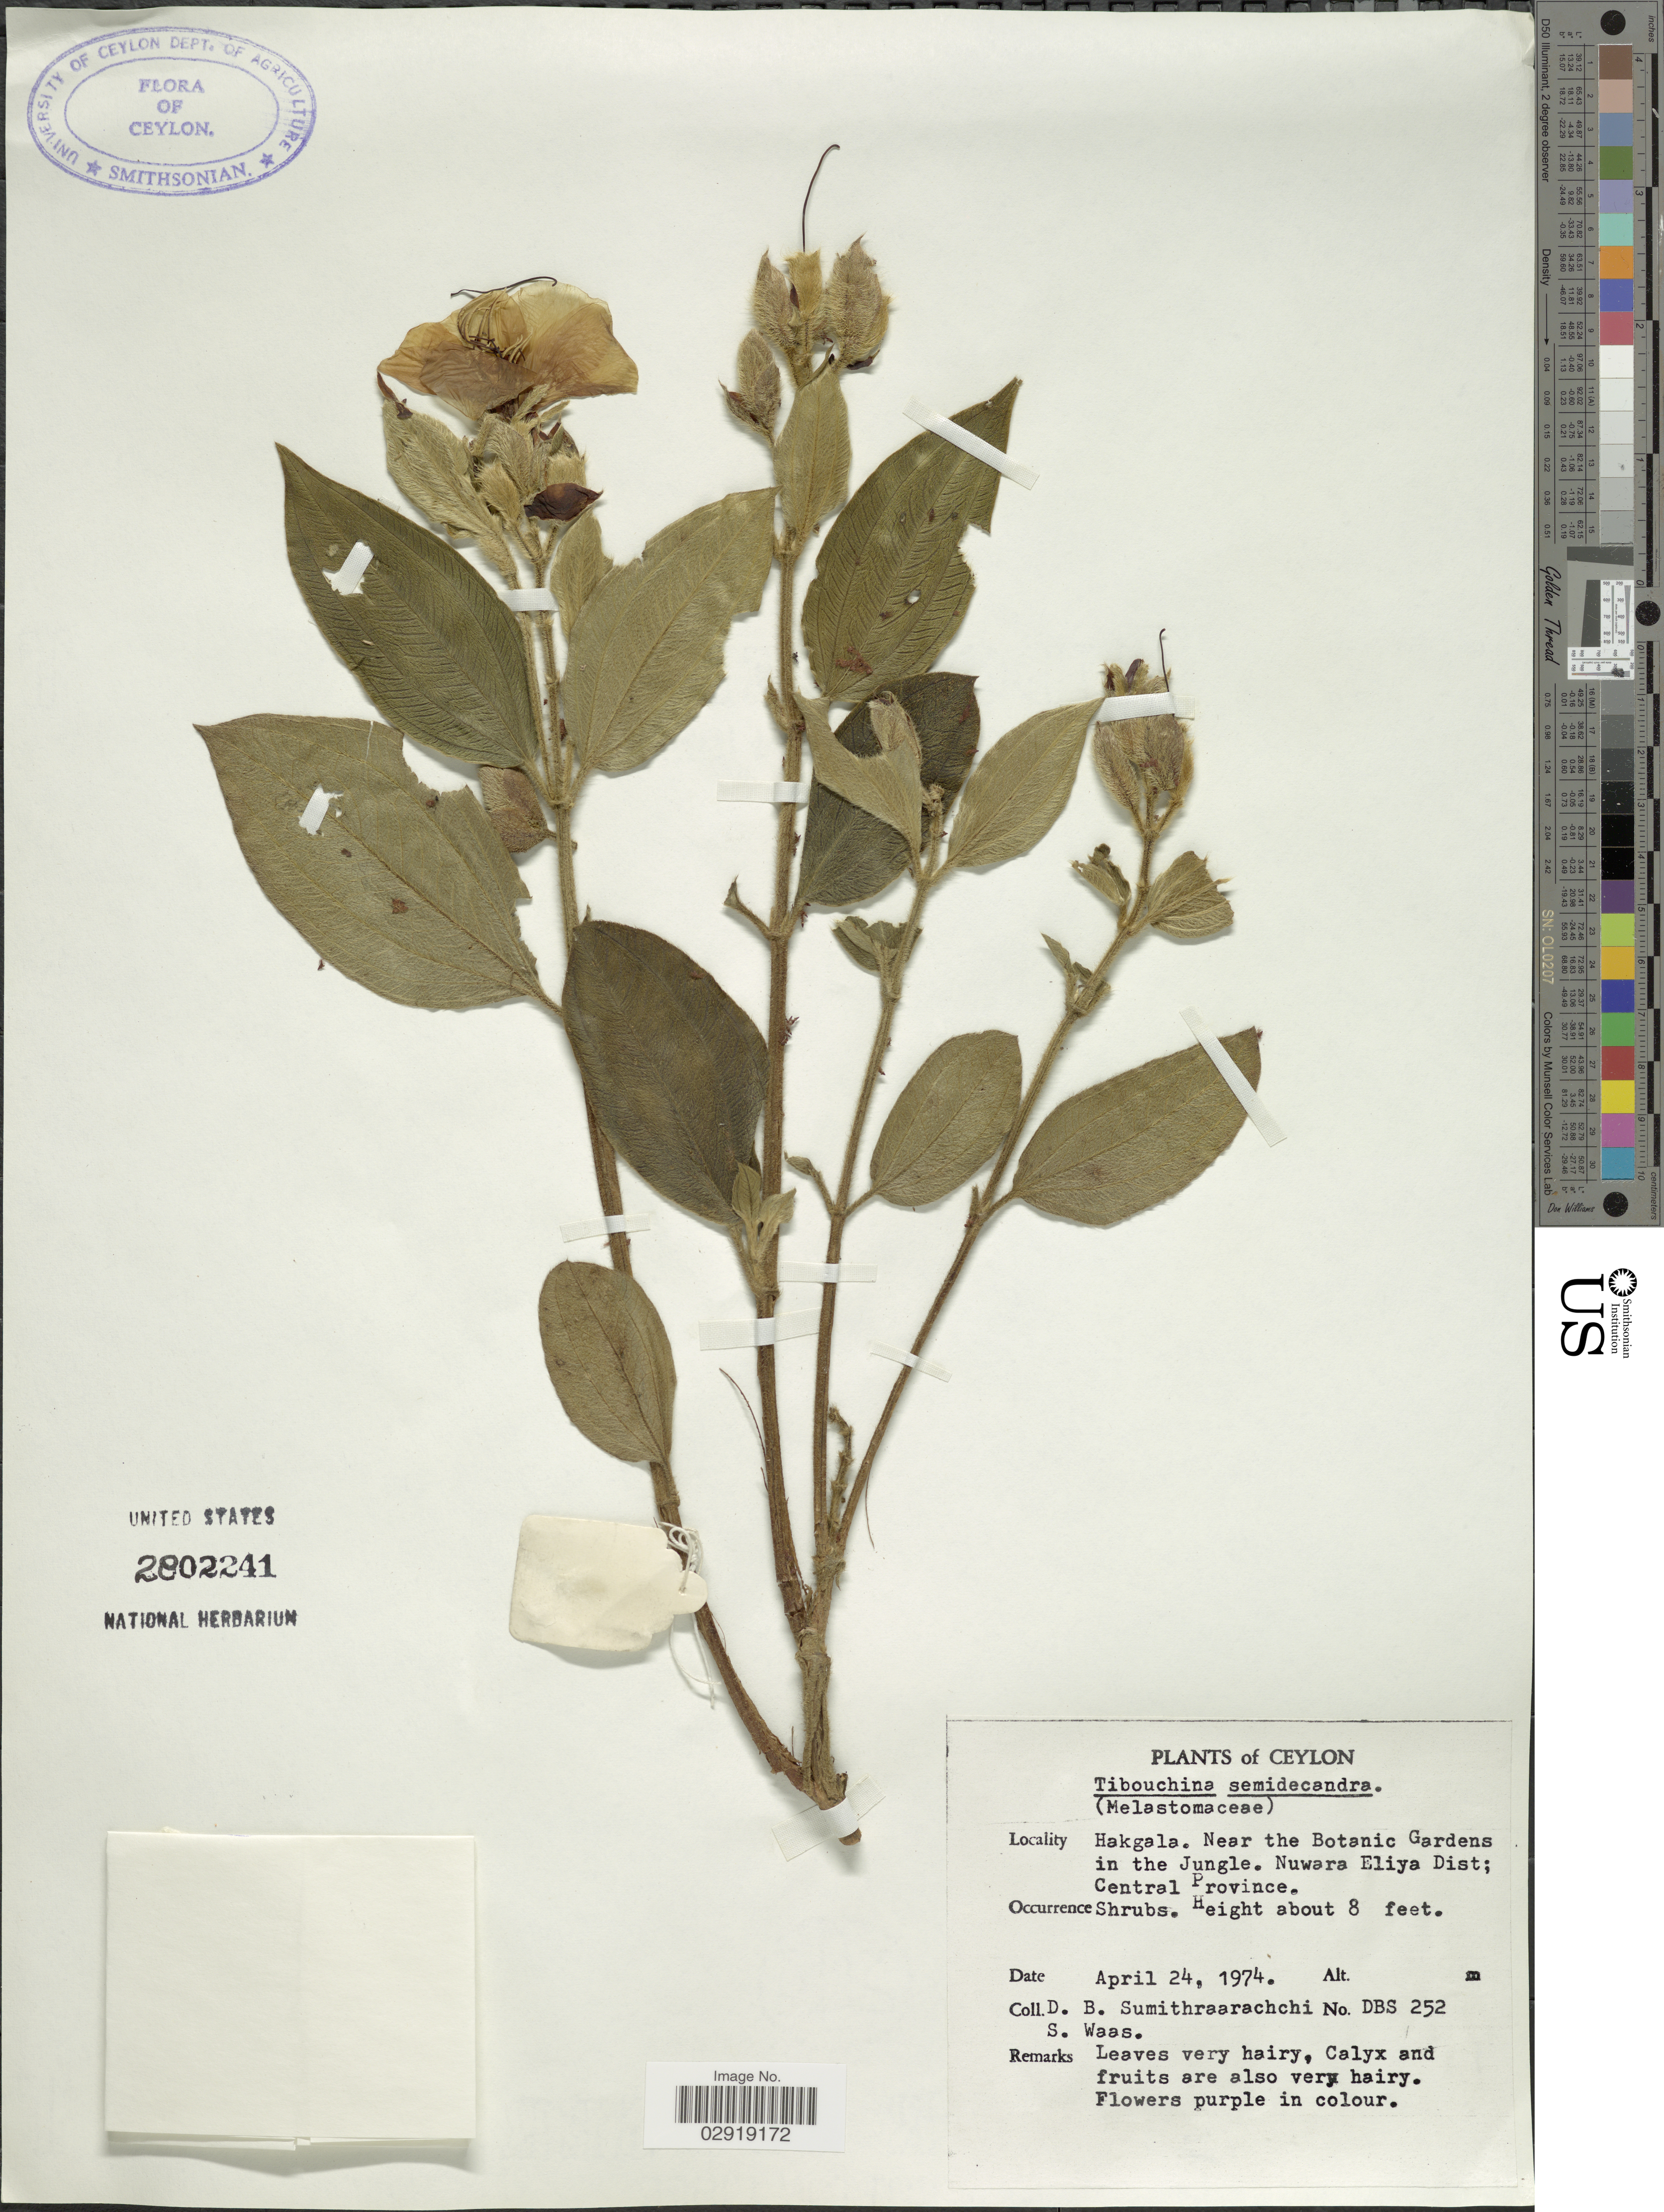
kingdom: Plantae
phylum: Tracheophyta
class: Magnoliopsida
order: Myrtales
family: Melastomataceae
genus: Pleroma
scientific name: Pleroma urvilleanum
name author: (DC.) P.J.F. Guim. & Michelang.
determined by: Strong, Mark T., (BOT), Smithsonian Institution - National Museum of Natural History (UNITED STATES)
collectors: D. B. Sumithraarachchi & S. Waas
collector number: DBS252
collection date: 1974-04-24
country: Sri Lanka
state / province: Central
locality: Ceylon. Hakgala. Near the Botanic Gardens in the Jungle. Nuwara Eliya Dist; Central Province.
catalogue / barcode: US 2802241